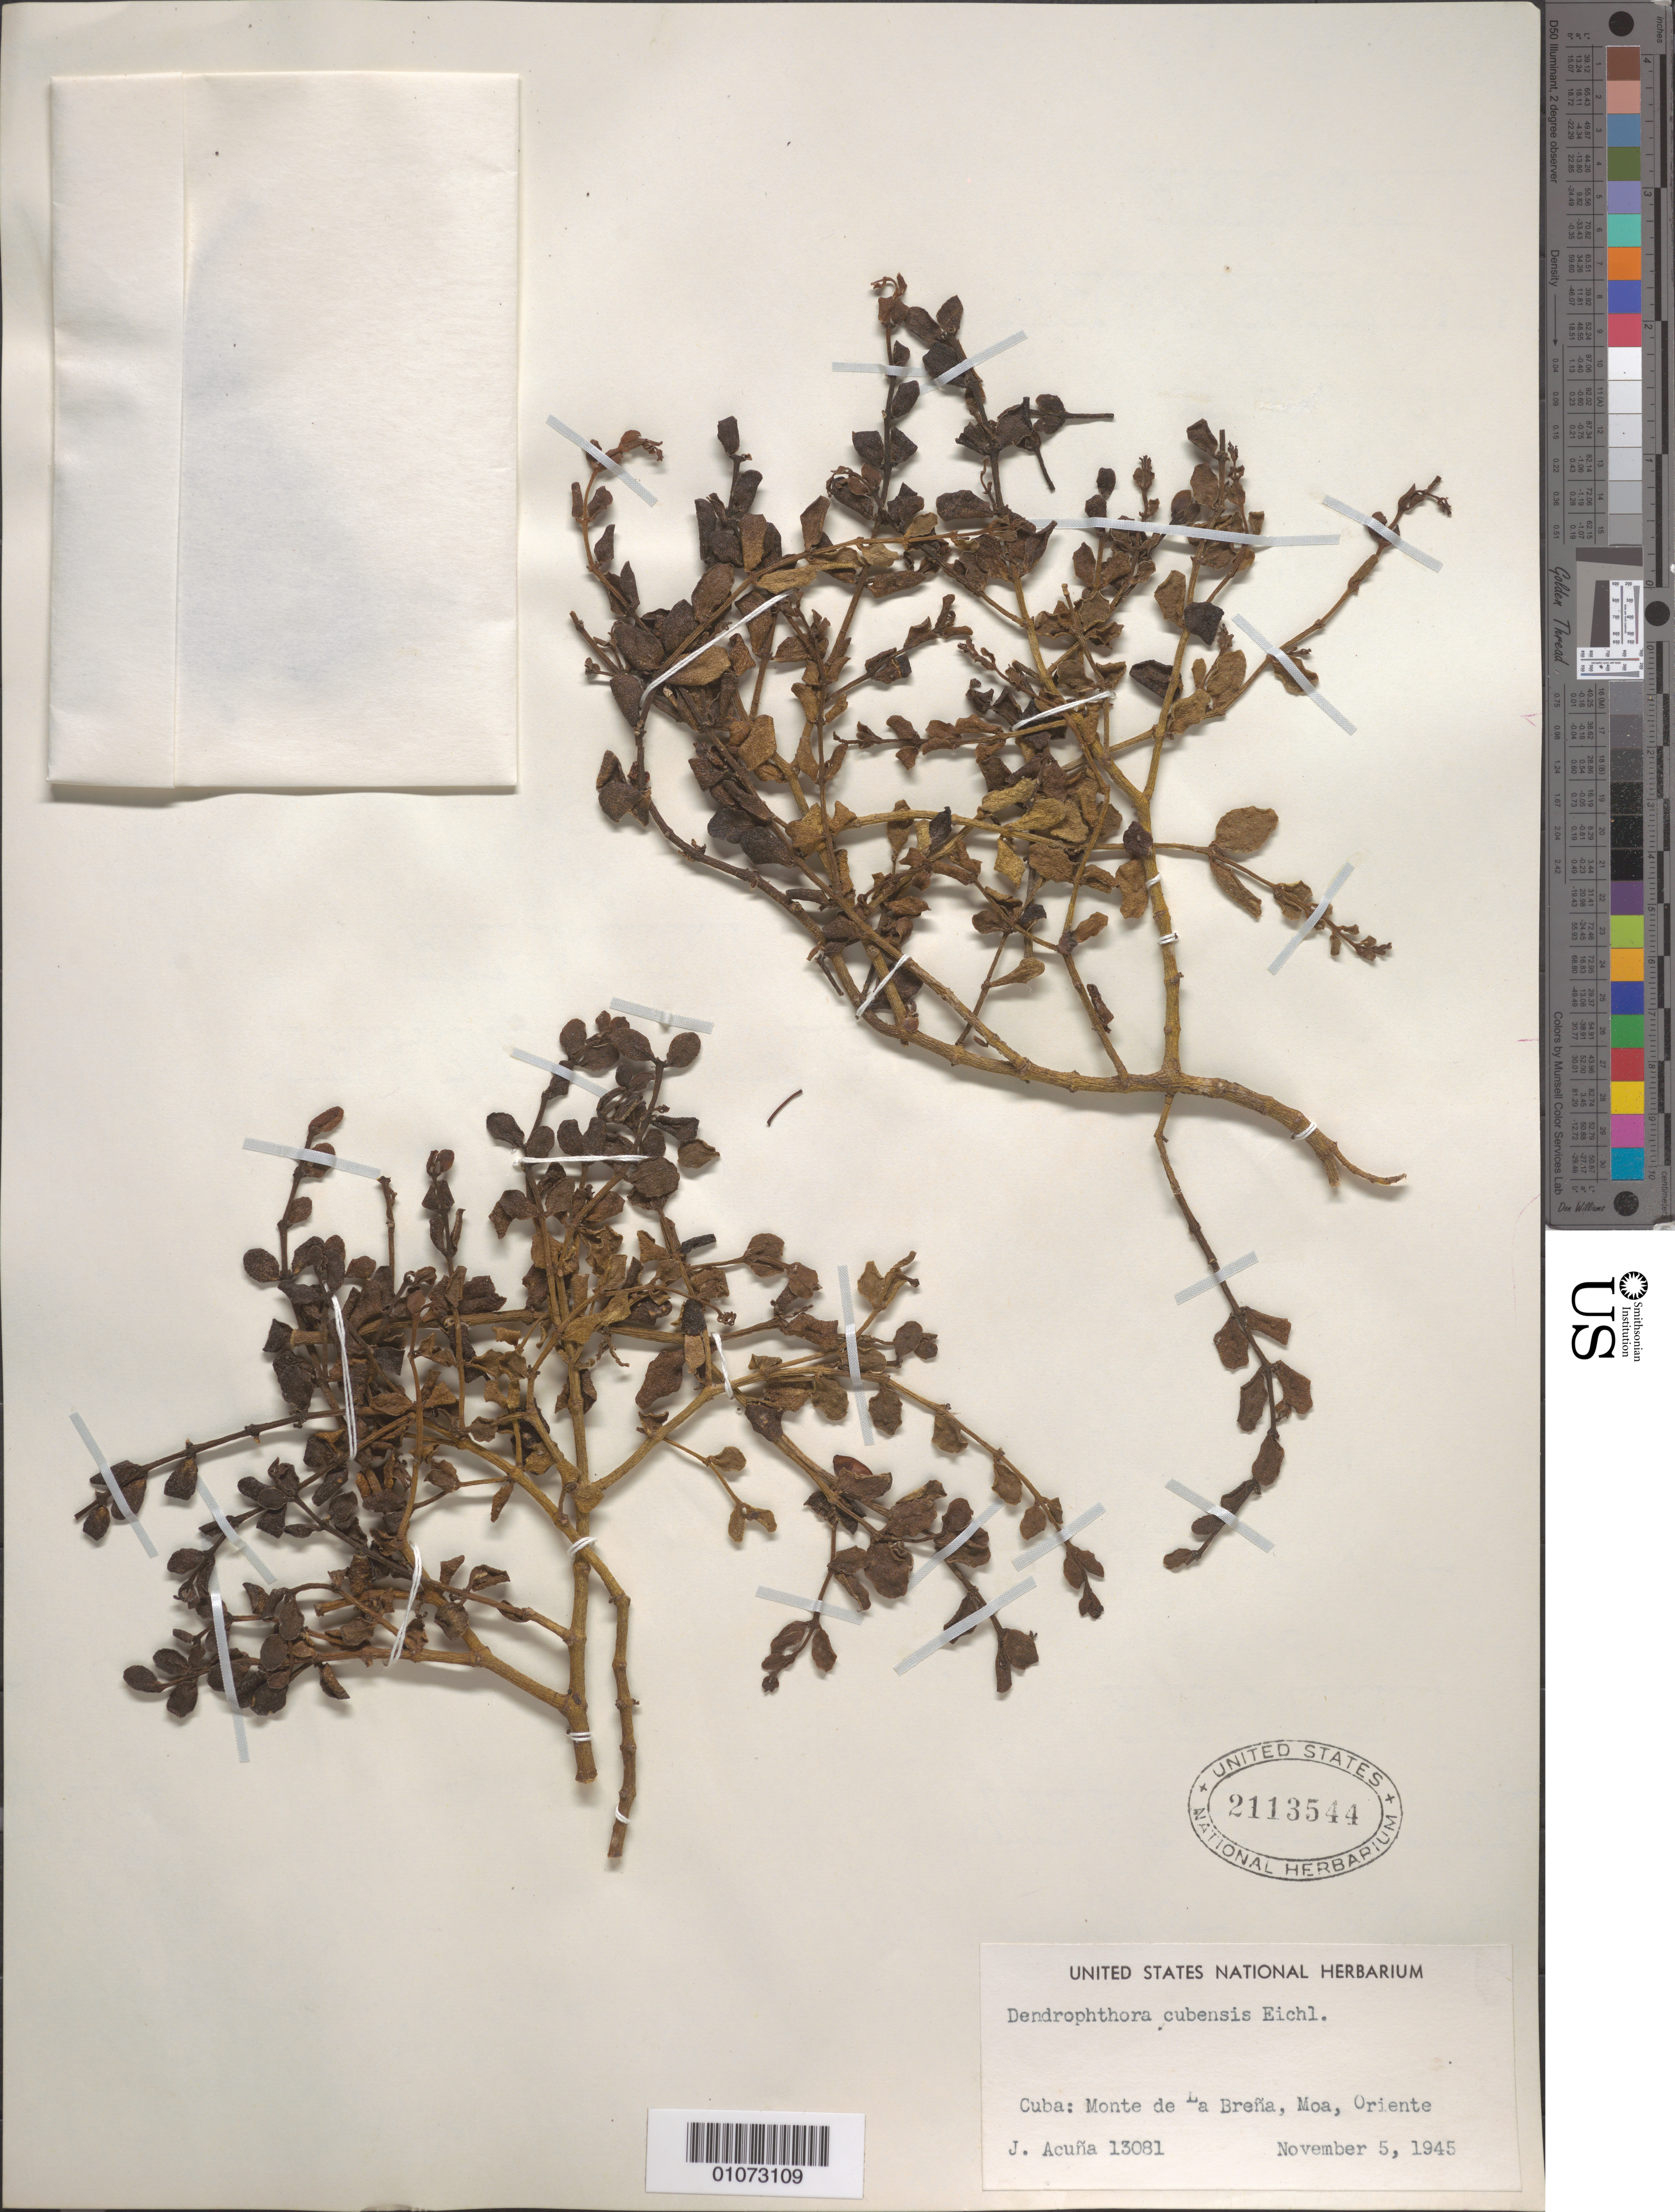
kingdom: Plantae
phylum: Tracheophyta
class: Magnoliopsida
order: Santalales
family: Viscaceae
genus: Dendrophthora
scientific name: Dendrophthora cubensis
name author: Eichler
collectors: J. Acuña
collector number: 13081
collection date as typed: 05 Nov 1945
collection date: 1945-11-05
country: Cuba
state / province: Holguín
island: Cuba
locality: Monte de La Brena, Moa, Oriente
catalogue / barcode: US 2113544